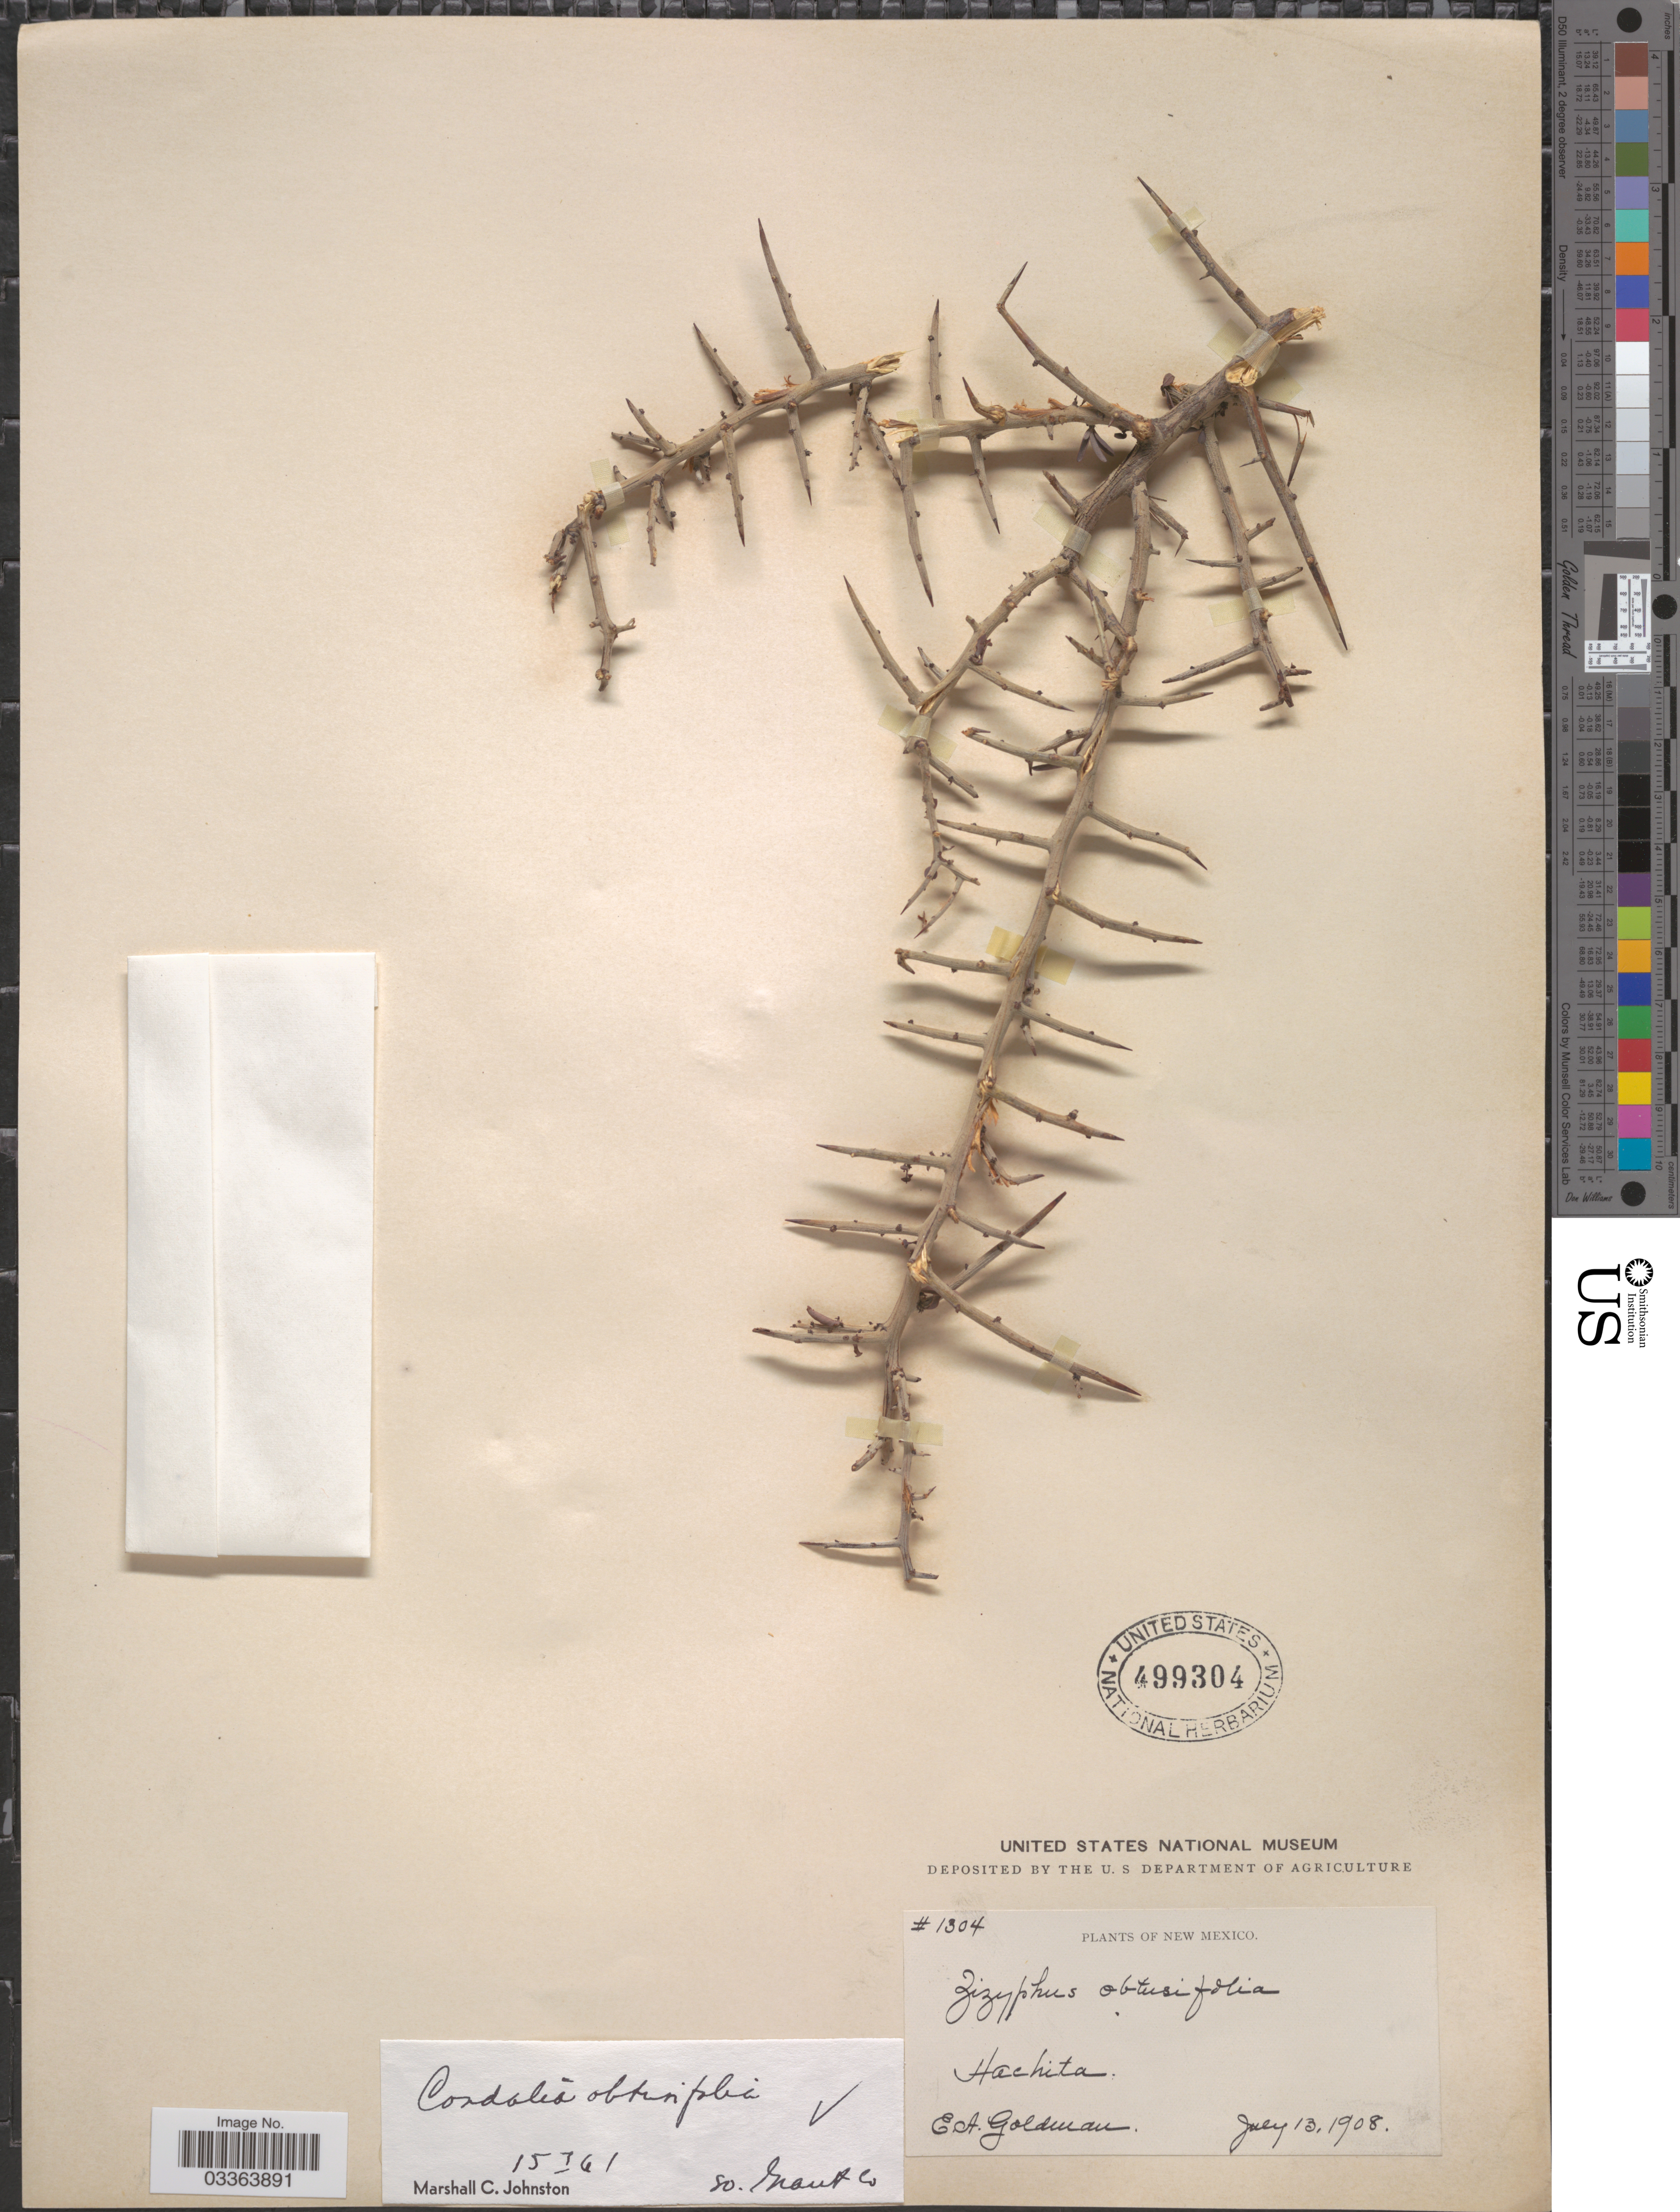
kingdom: Plantae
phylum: Tracheophyta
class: Magnoliopsida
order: Rosales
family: Rhamnaceae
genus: Sarcomphalus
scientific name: Sarcomphalus obtusifolius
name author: (Hook. ex Torr. & A. Gray) Hauenschild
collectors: E. A. Goldman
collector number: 1304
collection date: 1908-07-13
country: United States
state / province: New Mexico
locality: Hachita.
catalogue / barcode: US 499304